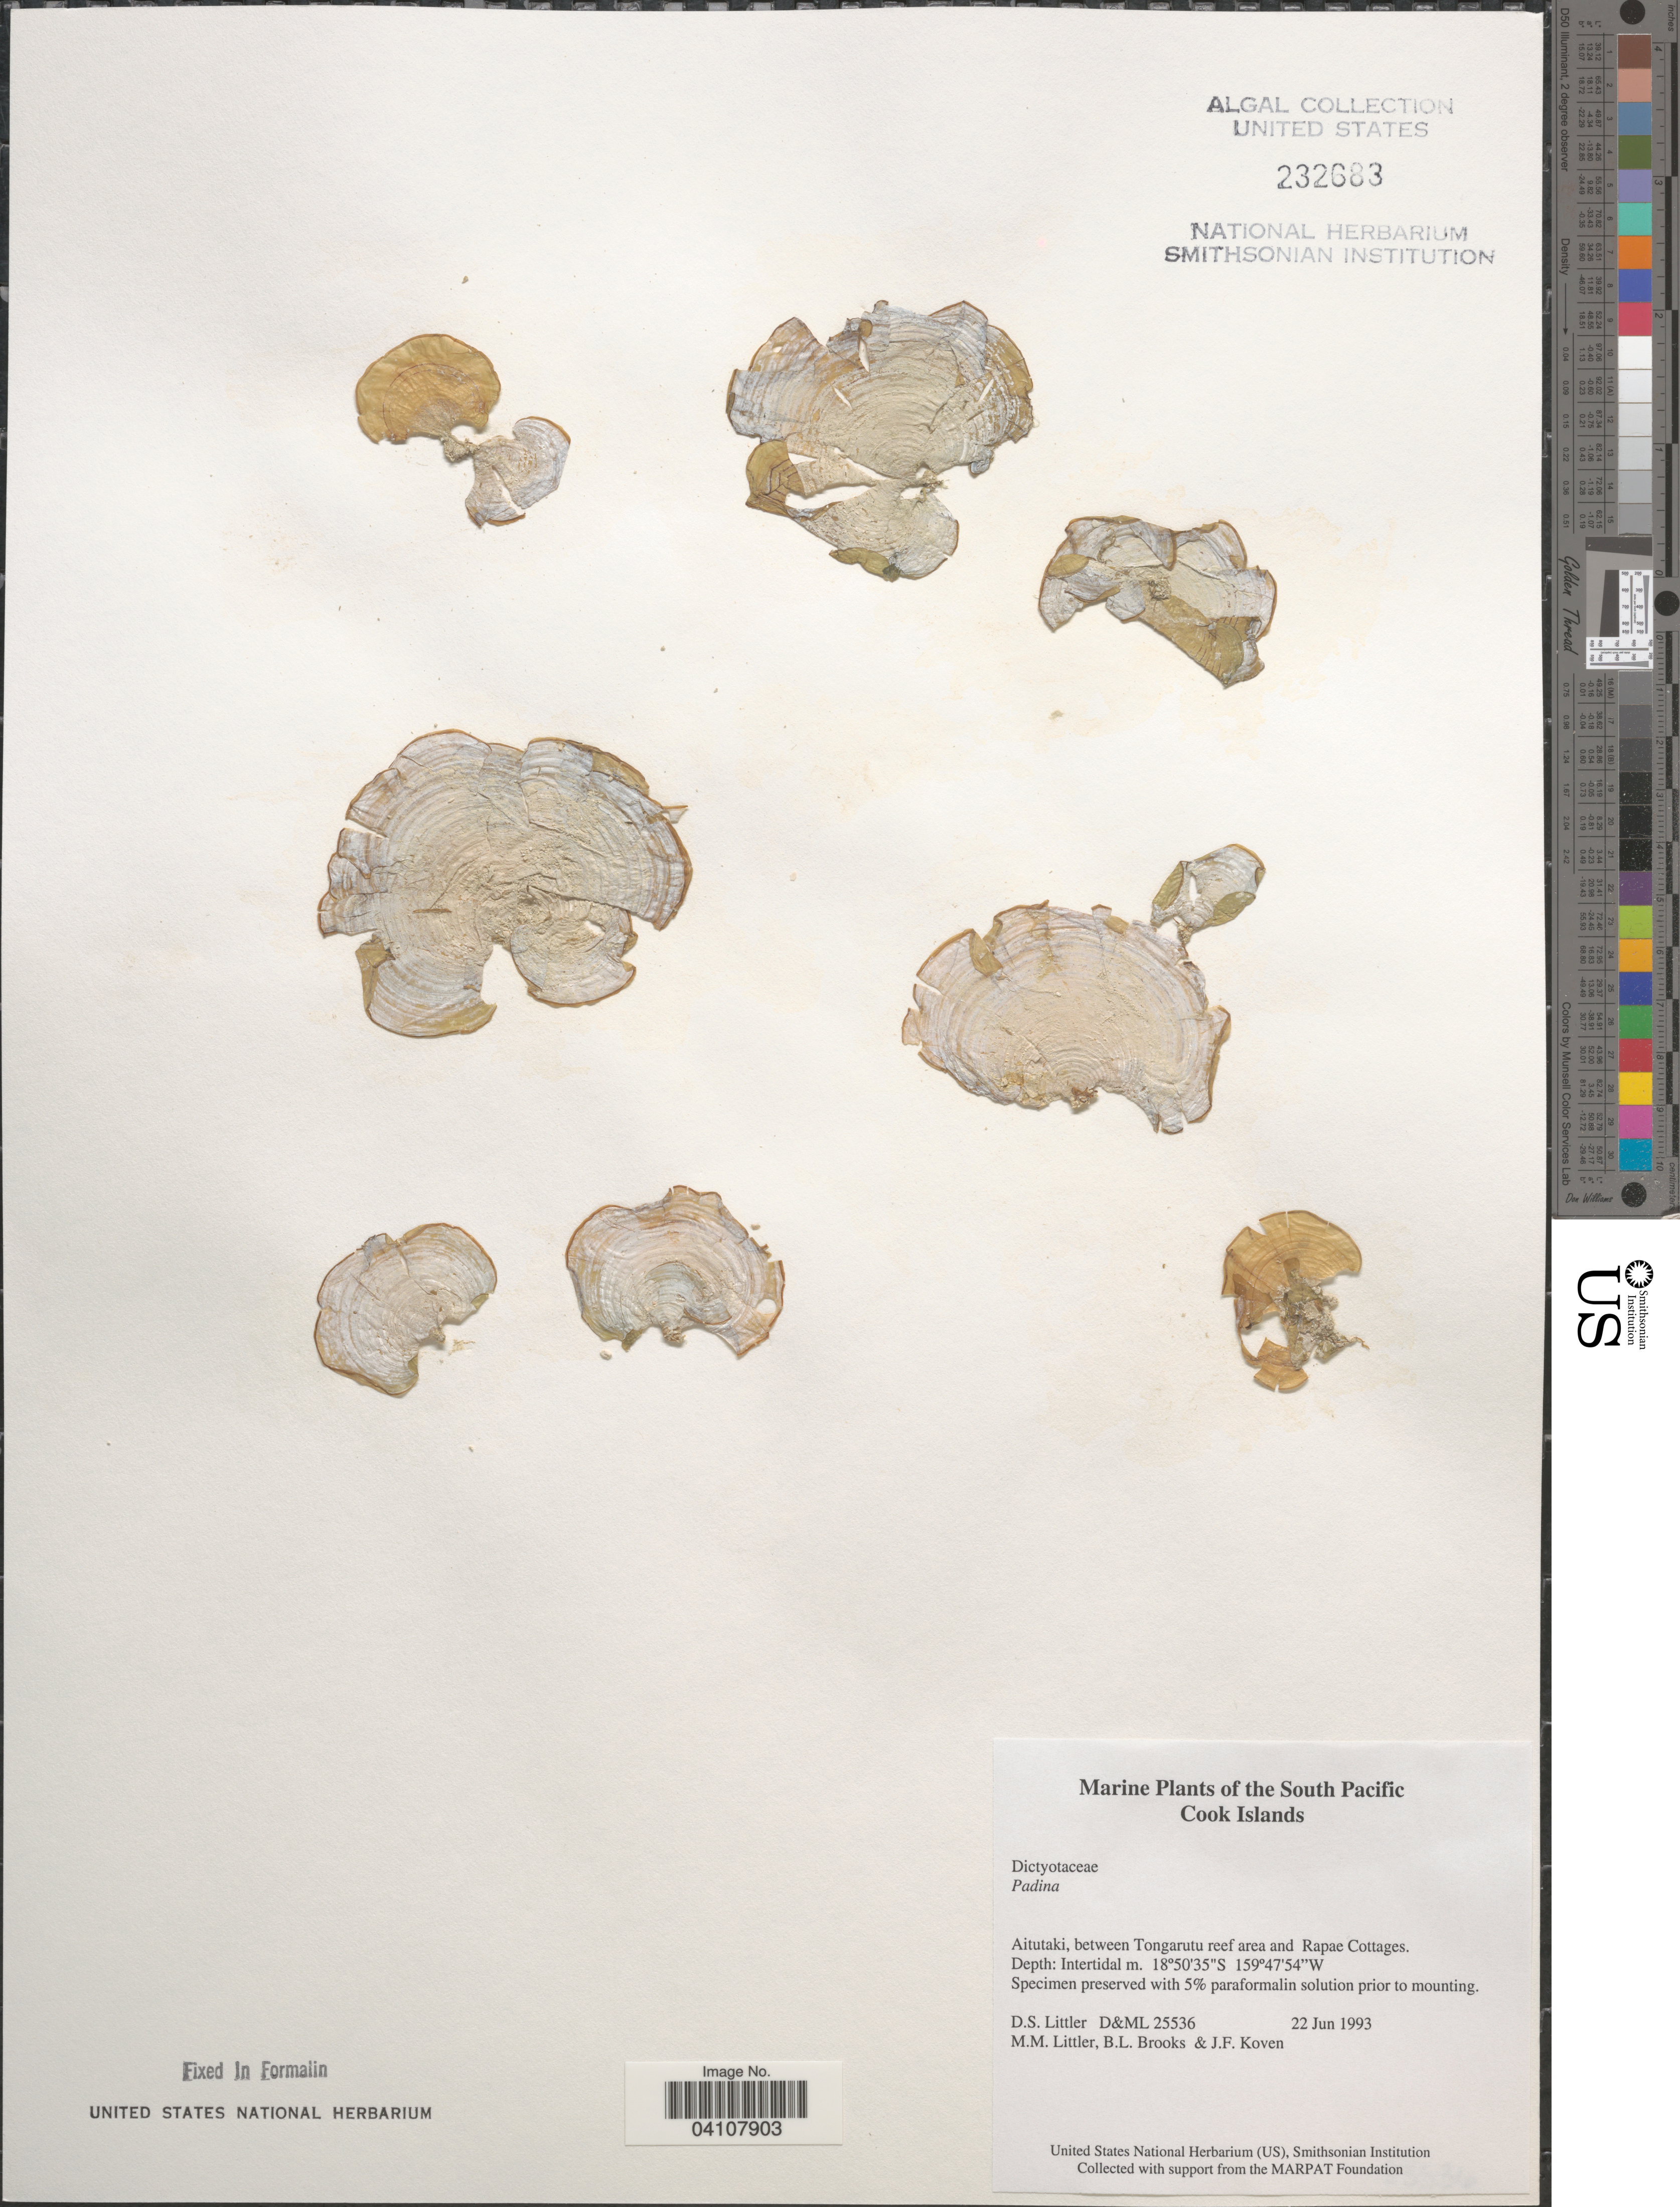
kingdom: Chromista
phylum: Ochrophyta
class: Phaeophyceae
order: Dictyotales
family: Dictyotaceae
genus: Padina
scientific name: Padina sp.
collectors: D. S. Littler, B. Brooks & J. Koven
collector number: D&ML25536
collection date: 1993-06-22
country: Cook Islands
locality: The South Pacific. Aitutaki, between Tongarutu reef area and Rapae Cottages.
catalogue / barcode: US 232683